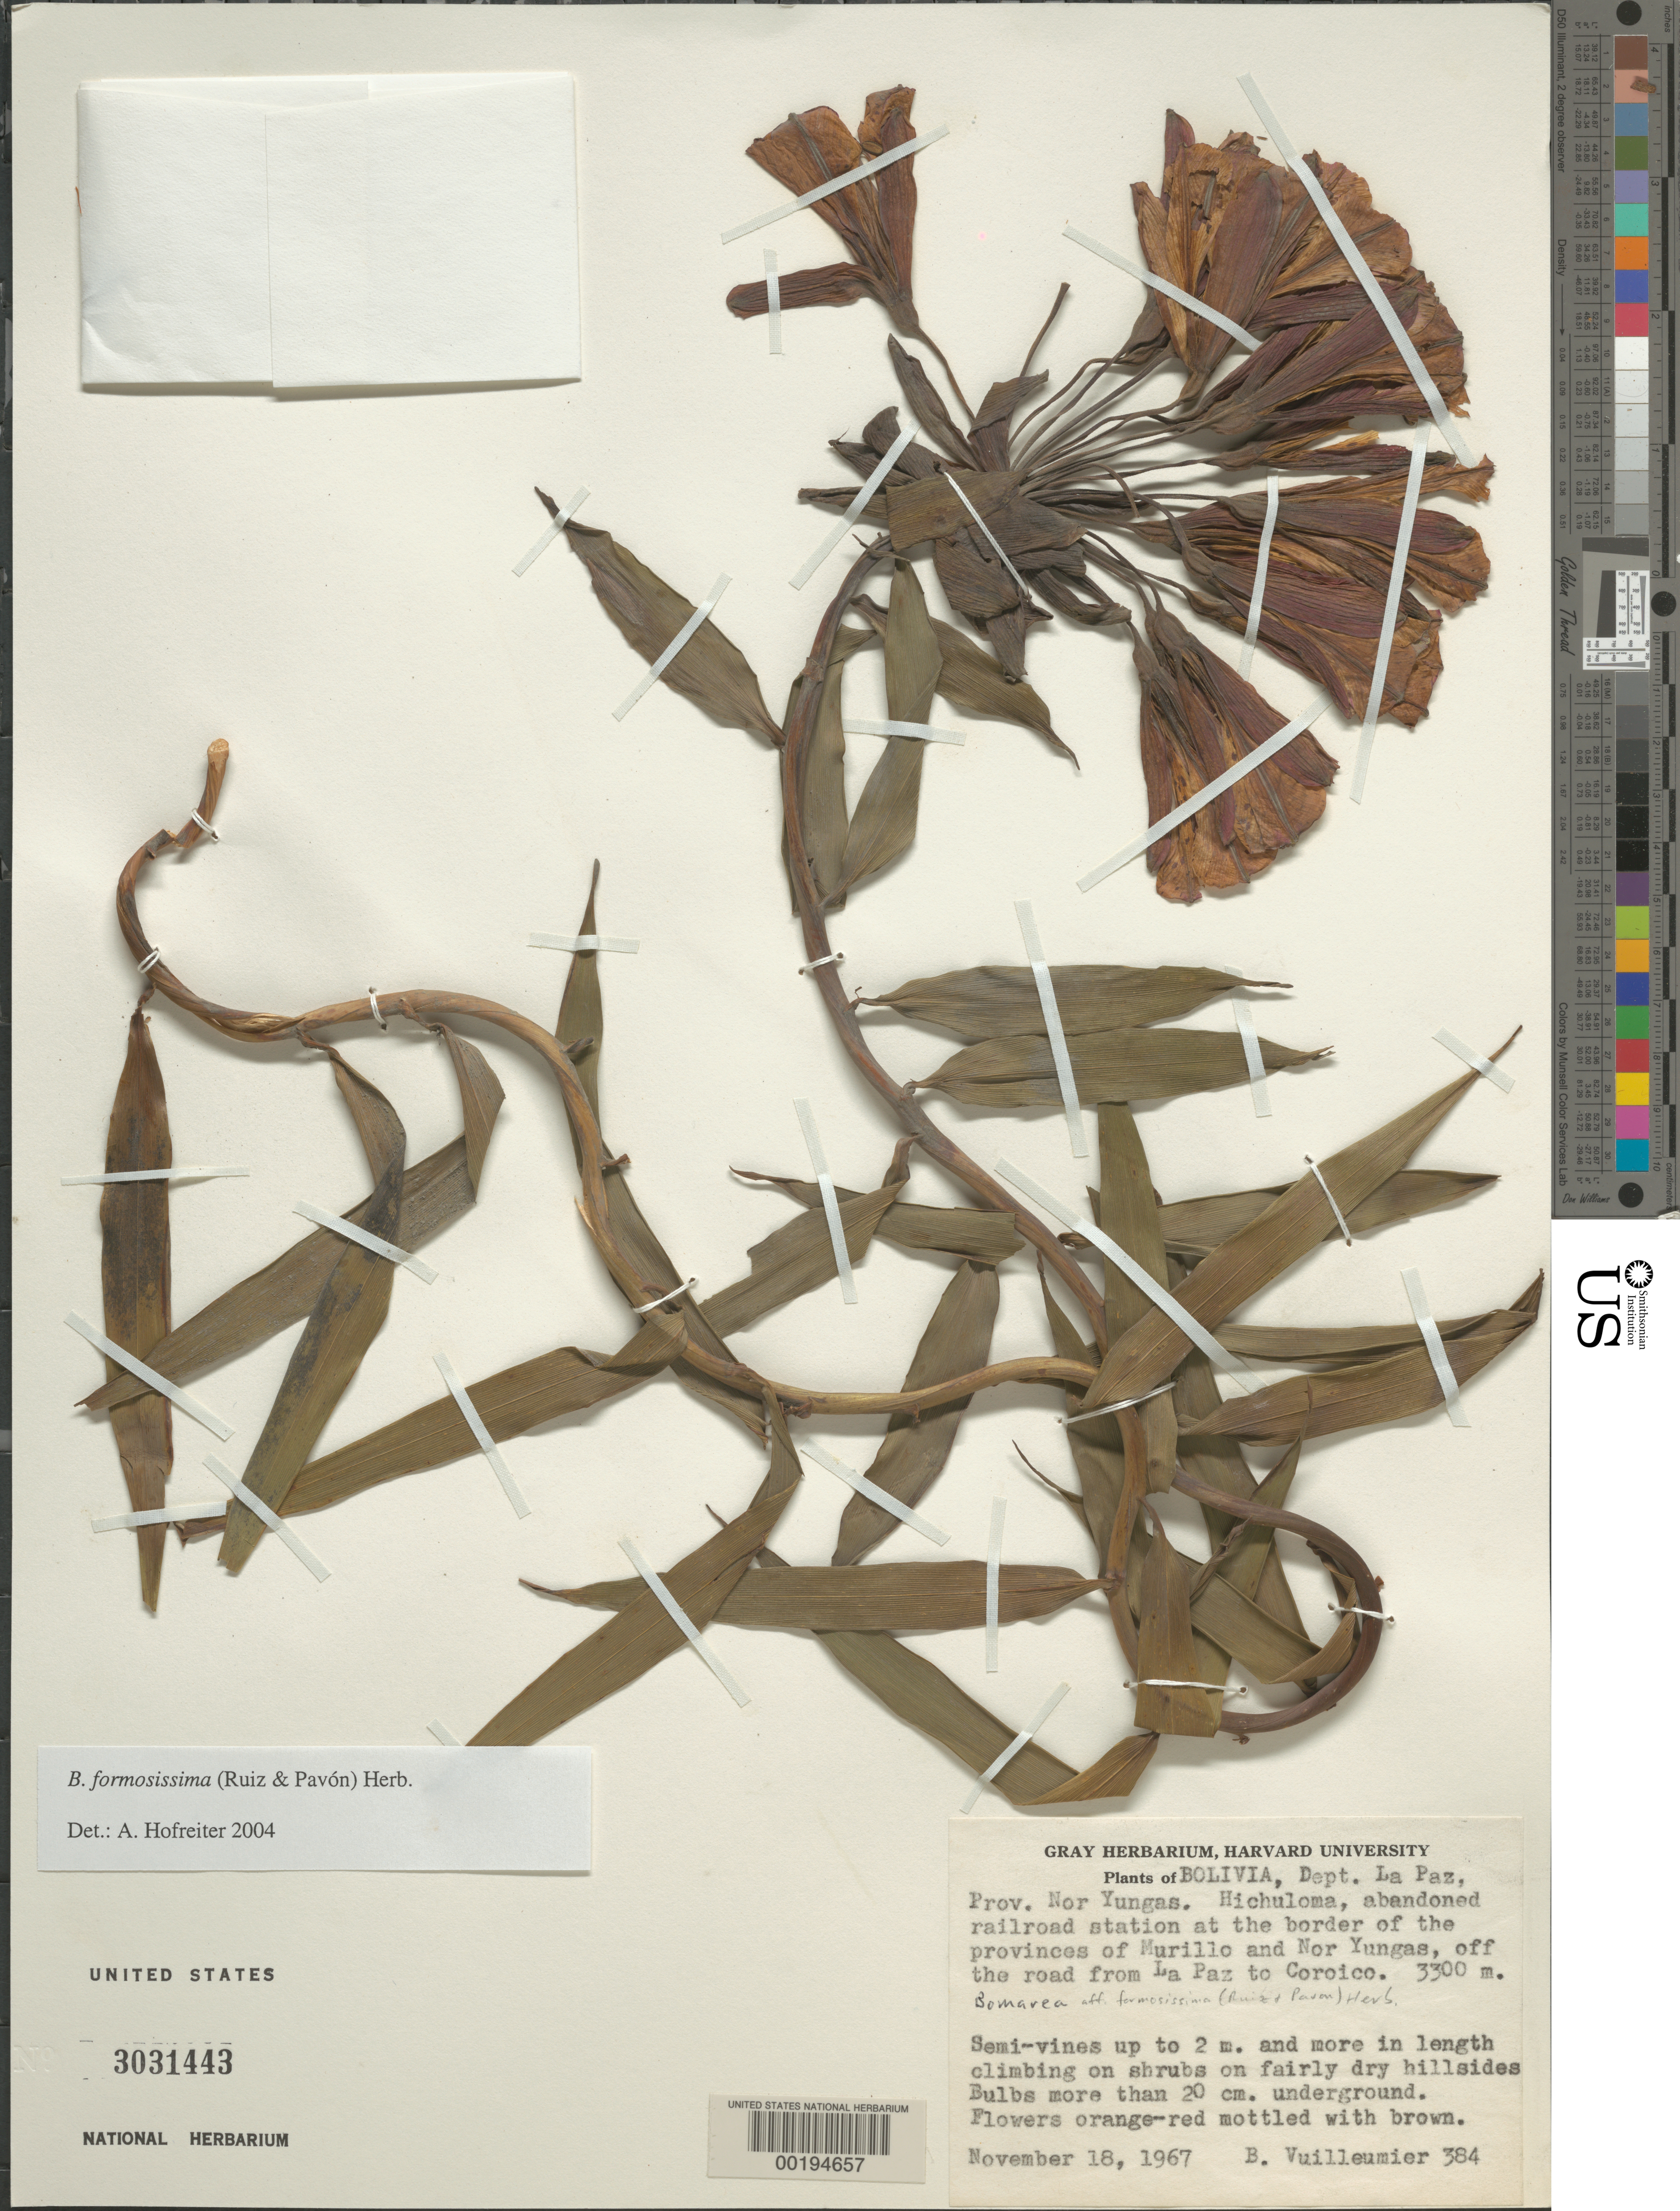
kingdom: Plantae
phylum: Tracheophyta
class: Liliopsida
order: Liliales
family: Alstroemeriaceae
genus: Bomarea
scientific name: Bomarea formosissima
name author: (Ruiz & Pav.) Herb.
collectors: B. Vuilleumier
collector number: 384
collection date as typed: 18 Nov 1967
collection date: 1967-11-18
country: Bolivia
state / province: La Paz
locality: Hichuloma, abondoned RR station at the border of the Provinces of Murillow & nor Yungas, off the road from La Paz to Coroico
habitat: Fairly dry hillsides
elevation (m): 3300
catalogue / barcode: US 3031443